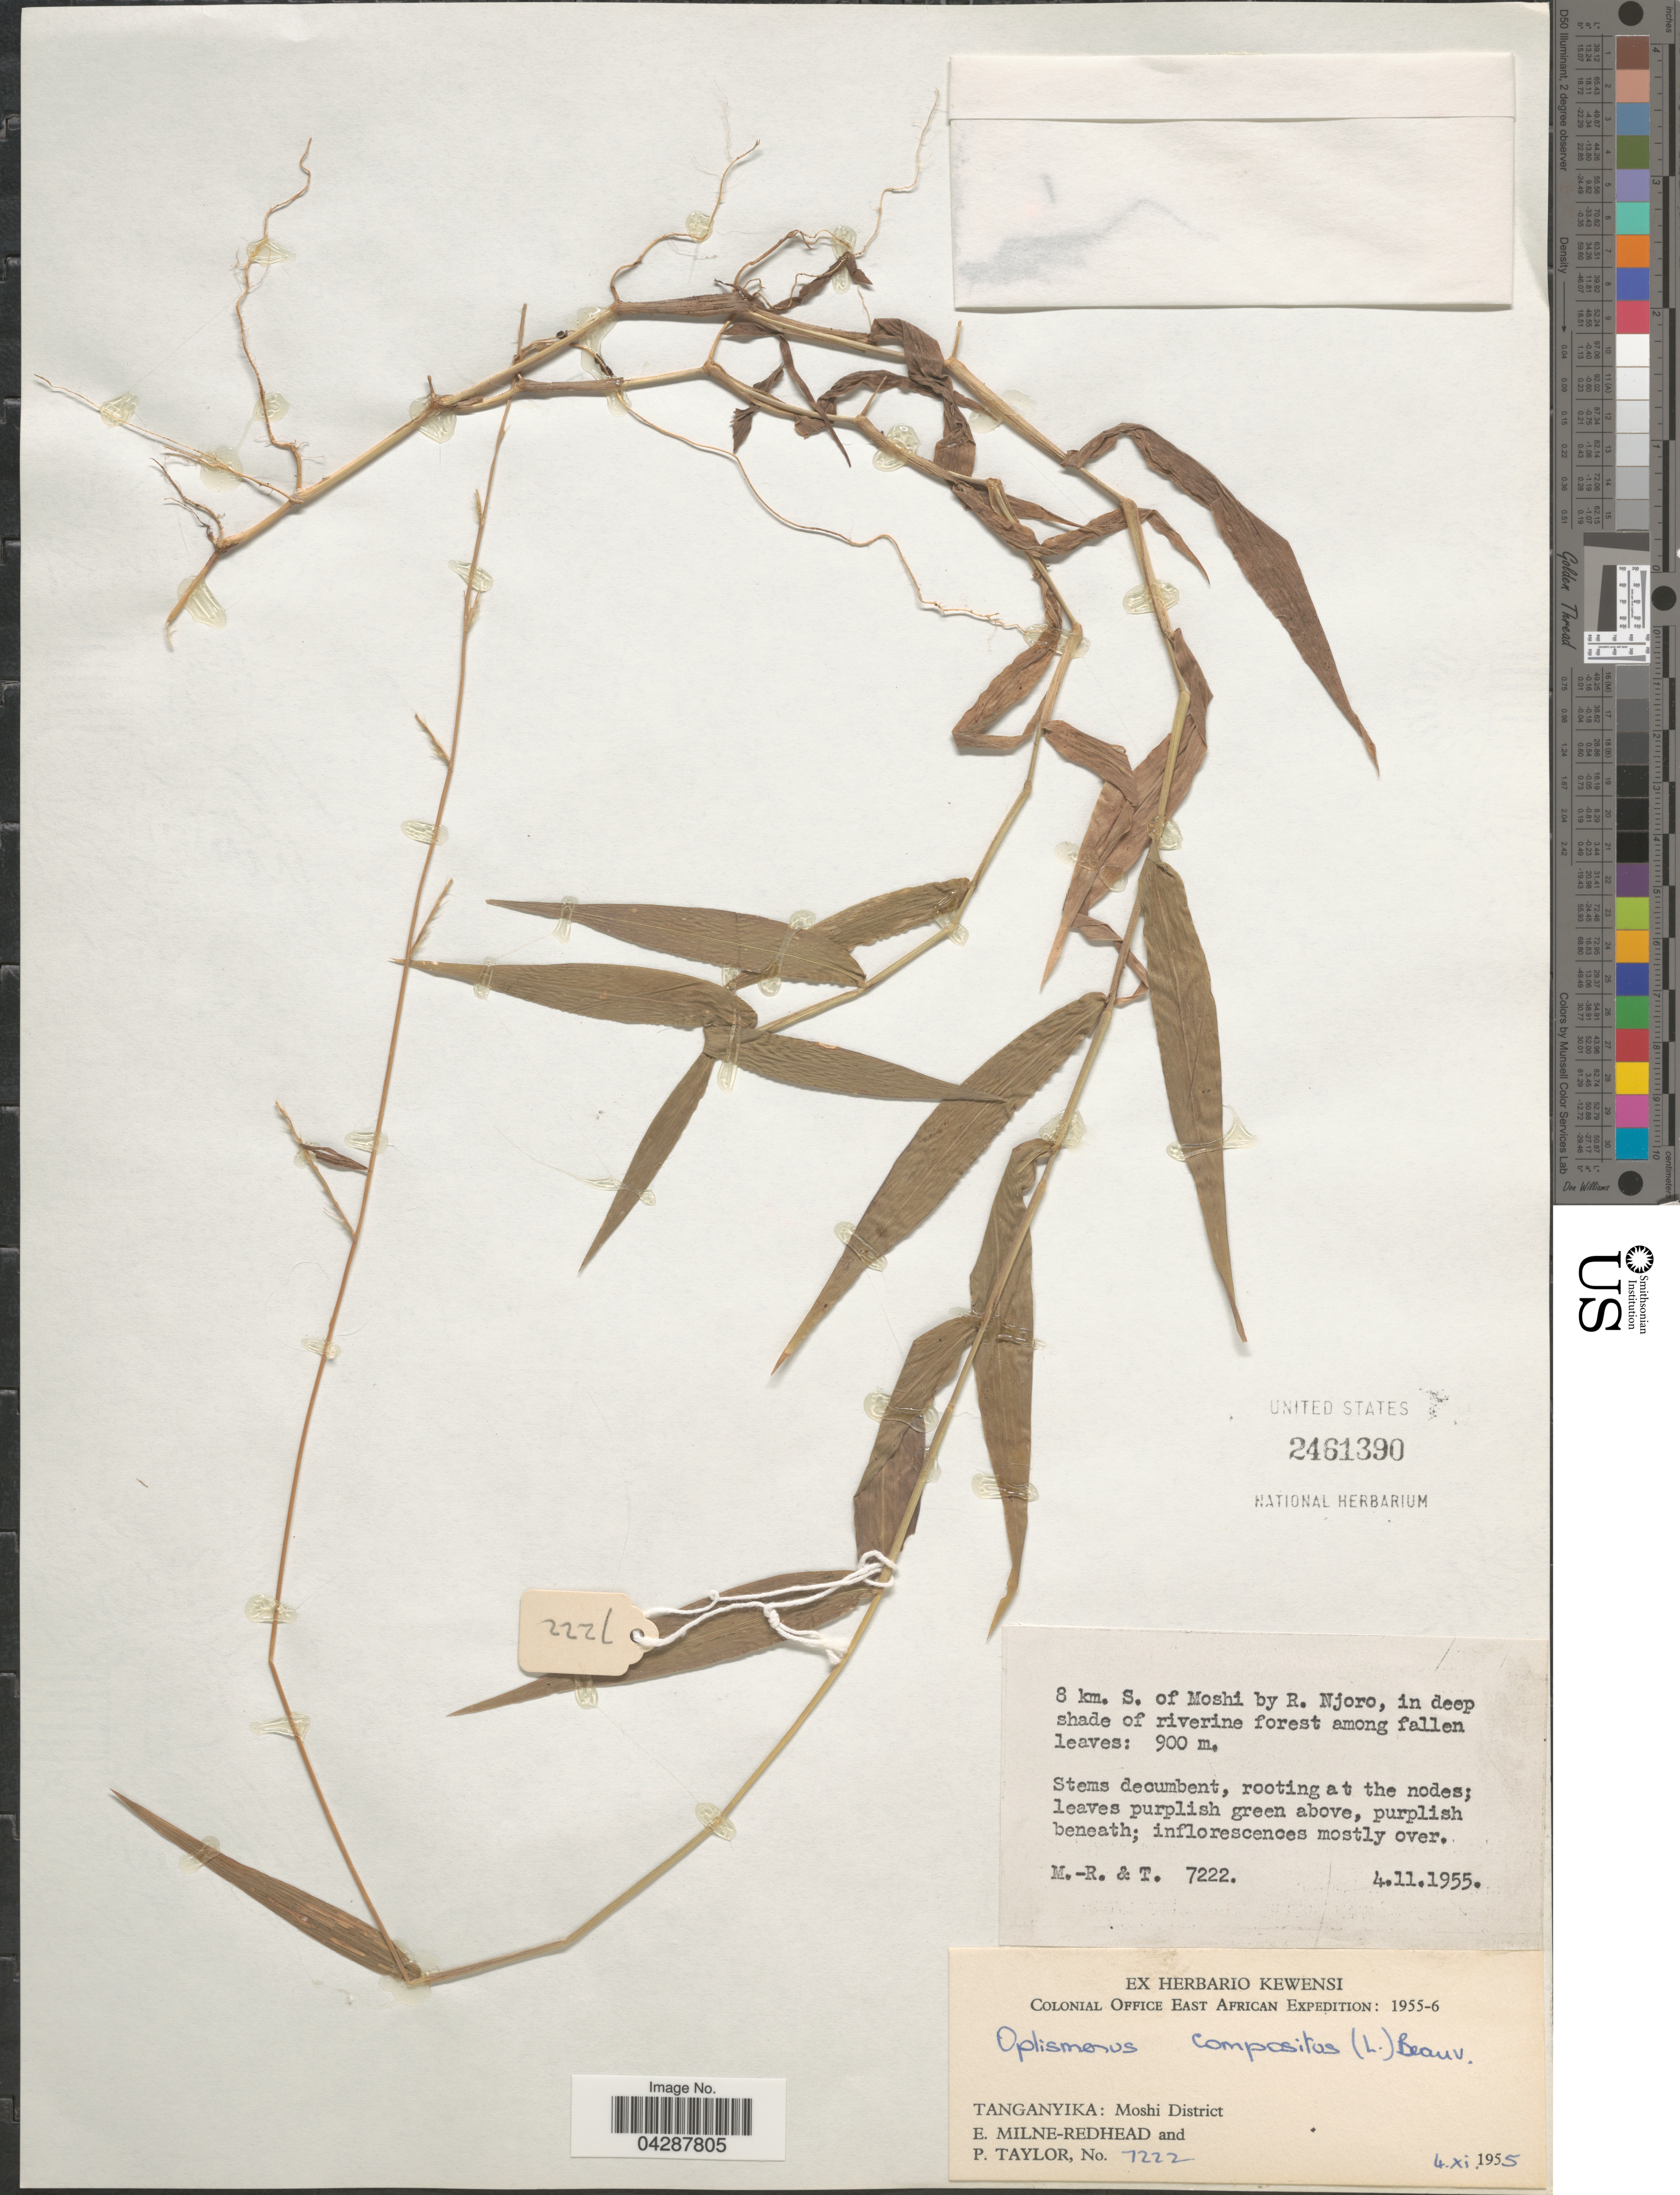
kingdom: Plantae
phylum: Tracheophyta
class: Liliopsida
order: Poales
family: Poaceae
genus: Oplismenus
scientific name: Oplismenus compositus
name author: (L.) P. Beauv.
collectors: E. W. Milne-Redhead & P. Taylor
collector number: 7222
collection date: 1955-11-04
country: Tanzania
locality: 8 km. S. of Moshi by R. Njoro. Colonial Office East African Expedition: 1955-6. Tanganyika: Moshi District.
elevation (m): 900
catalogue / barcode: US 2461390